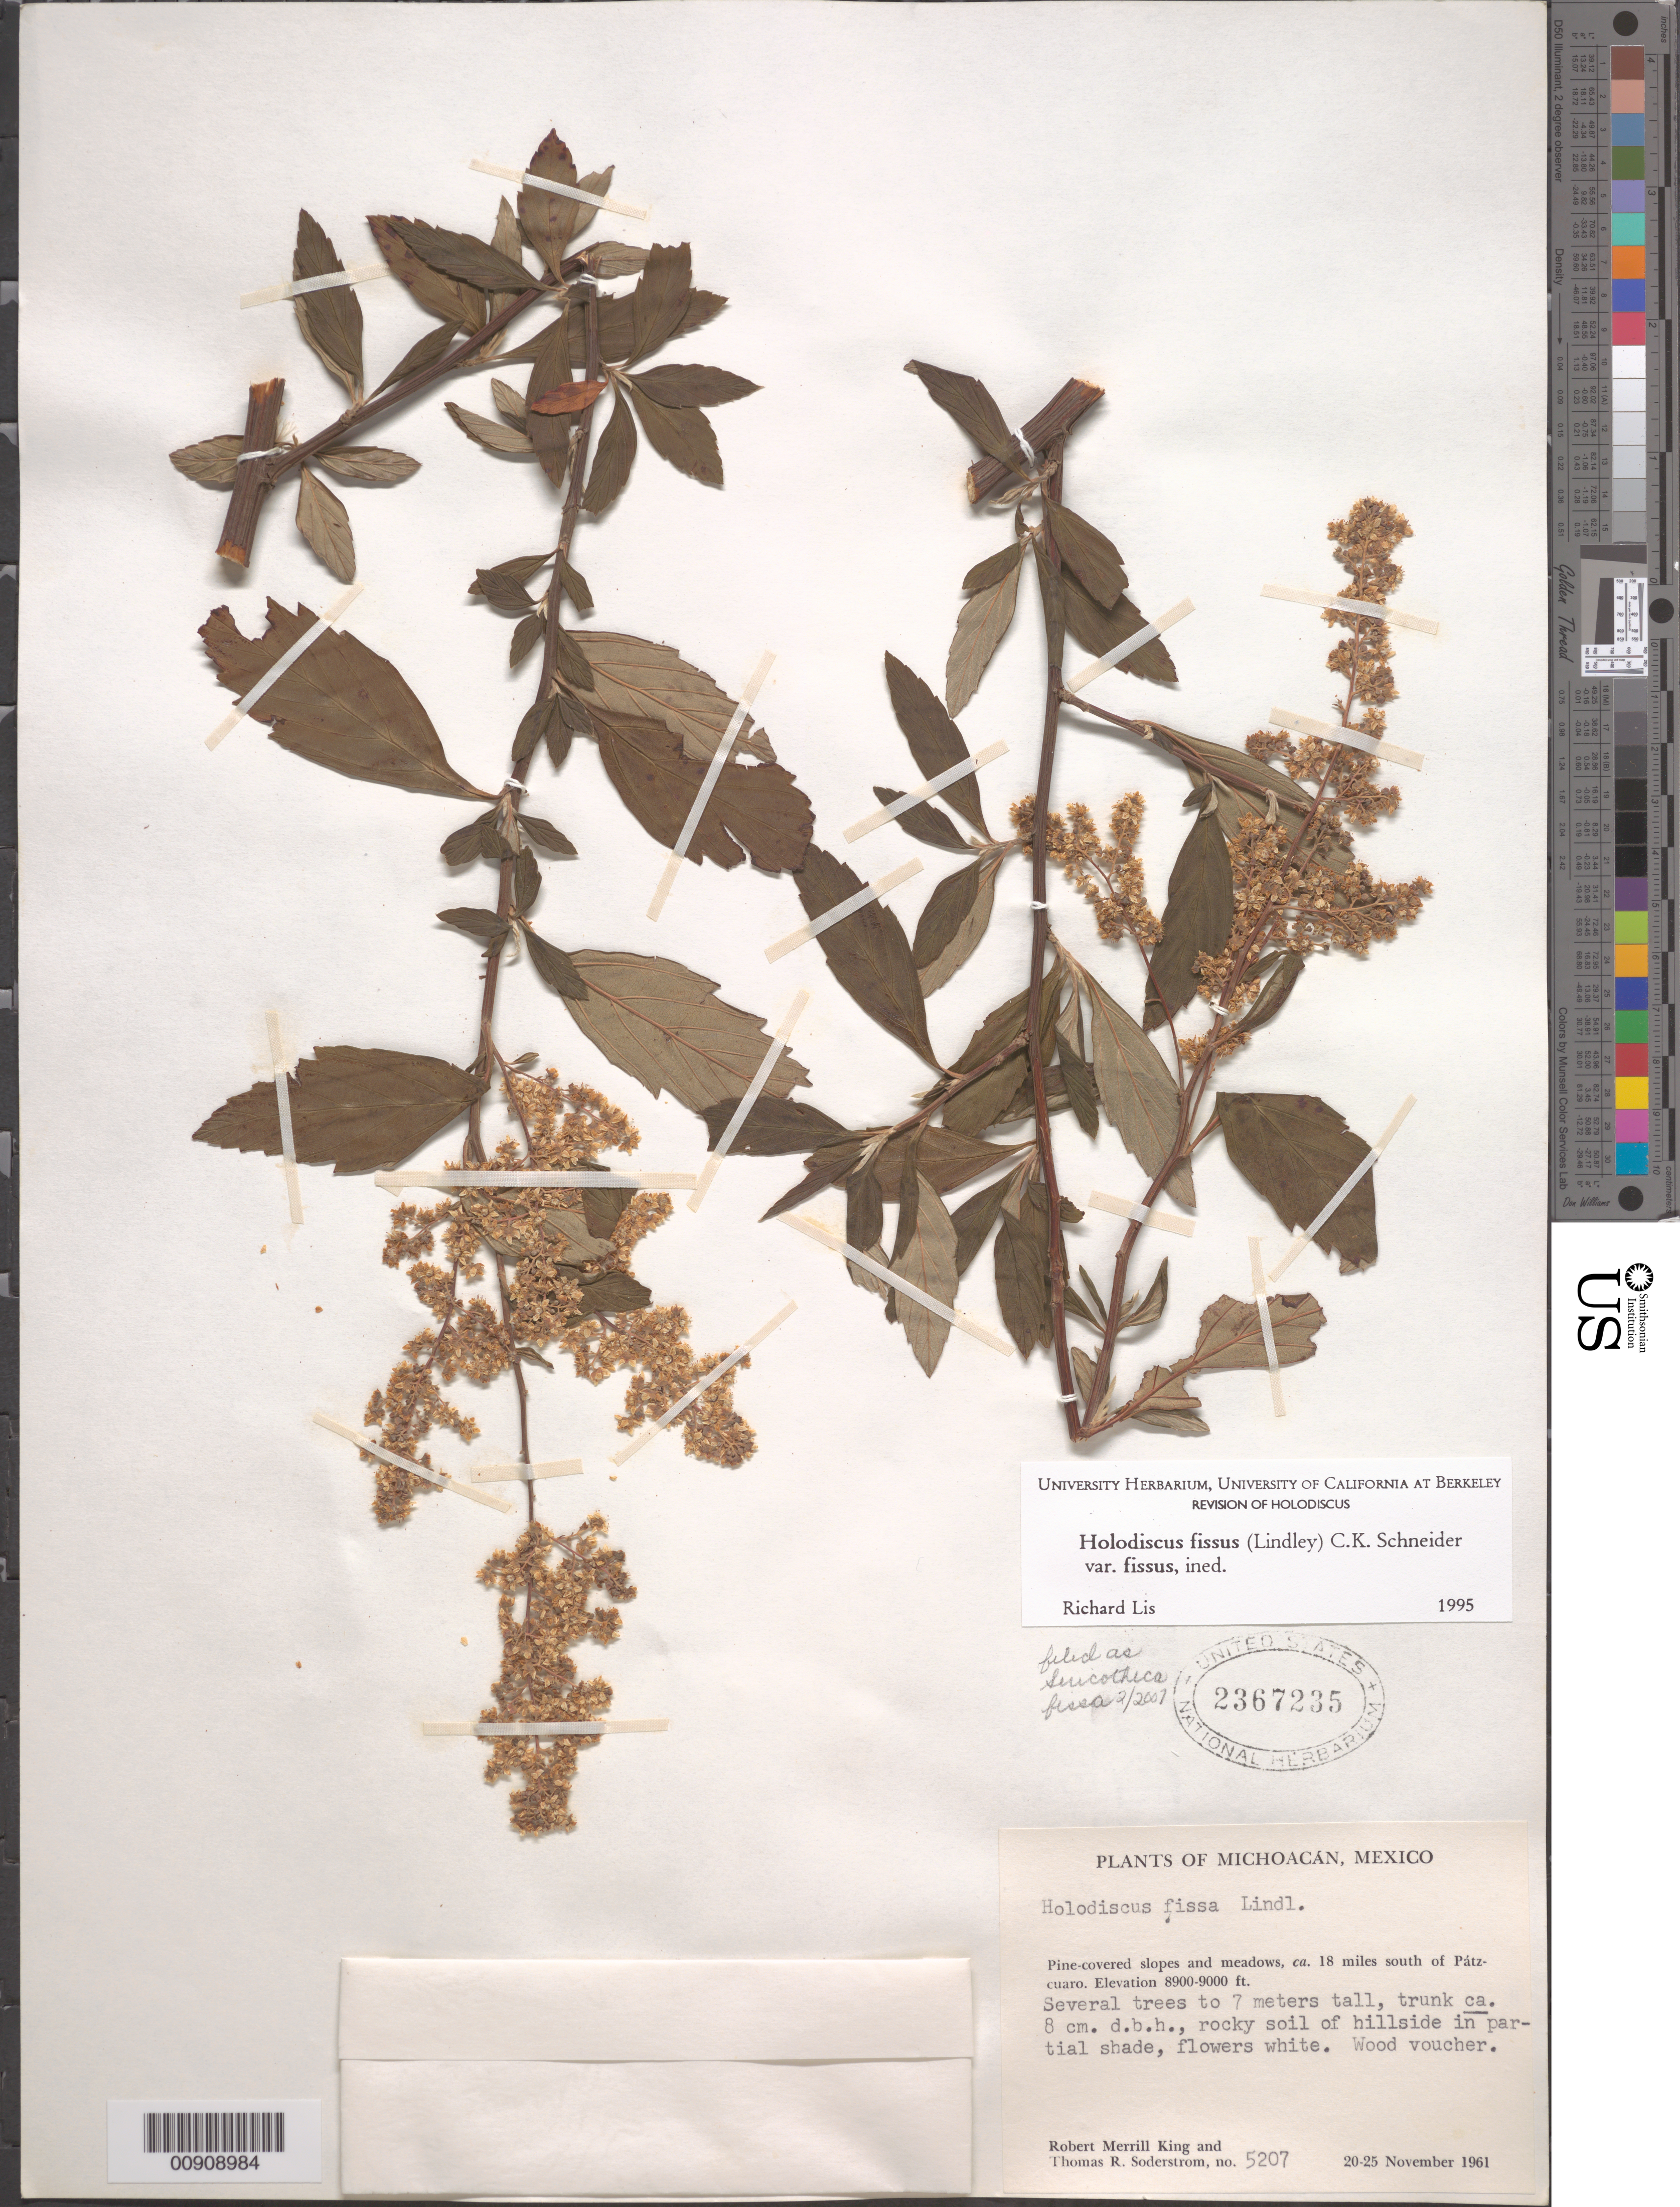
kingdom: Plantae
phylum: Tracheophyta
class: Magnoliopsida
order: Rosales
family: Rosaceae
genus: Holodiscus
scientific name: Holodiscus fissus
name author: (Lindl.) C.K. Schneid.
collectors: R. M. King & T. R. Soderstrom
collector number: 5207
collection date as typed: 20 Nov 1961 to 25 Nov 1961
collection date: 1961-11-20/1961-11-25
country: Mexico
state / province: Michoacán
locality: Ca. 18 miles south of Pátzcuaro.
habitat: Rocky soil of hillside in partial shade. Pine-covered slopes and meadows.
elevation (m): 2713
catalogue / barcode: US 2367235